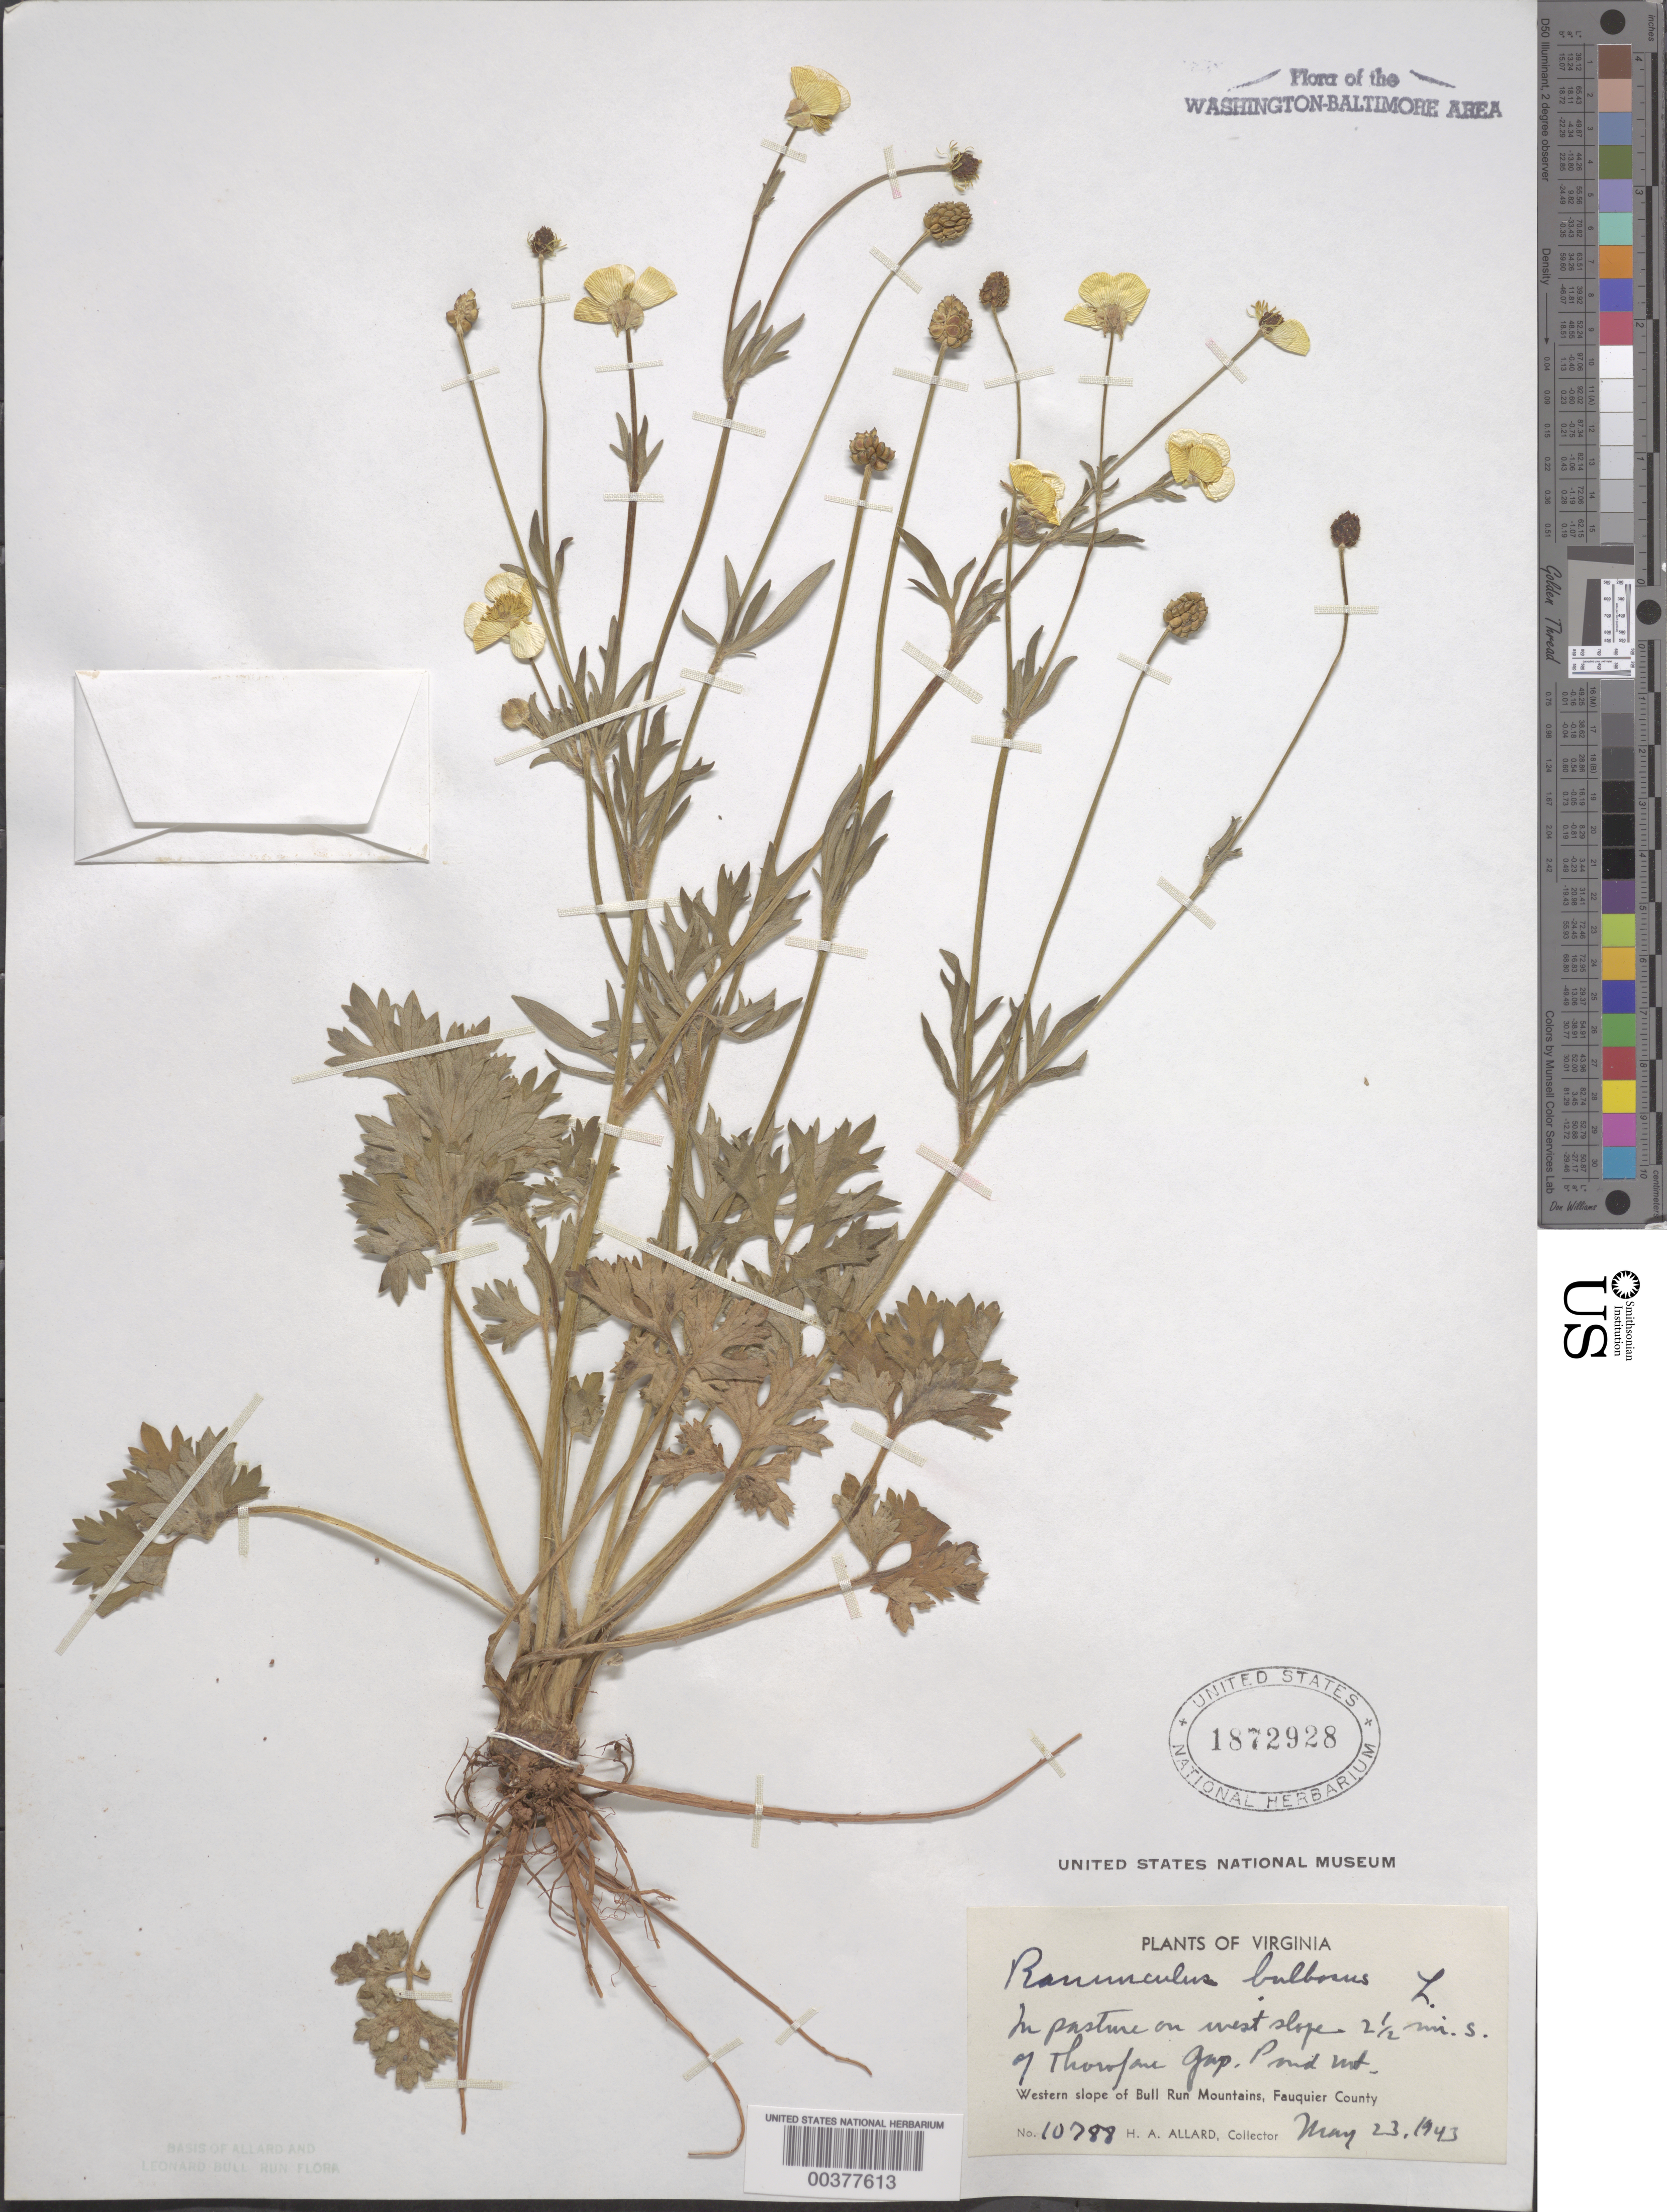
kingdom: Plantae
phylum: Tracheophyta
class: Magnoliopsida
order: Ranunculales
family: Ranunculaceae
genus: Ranunculus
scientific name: Ranunculus bulbosus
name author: L.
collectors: H. A. Allard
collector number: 10788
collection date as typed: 23 May 1943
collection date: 1943-05-23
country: United States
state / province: Virginia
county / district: Fauquier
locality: South of Thorofare Gap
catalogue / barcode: US 1872928